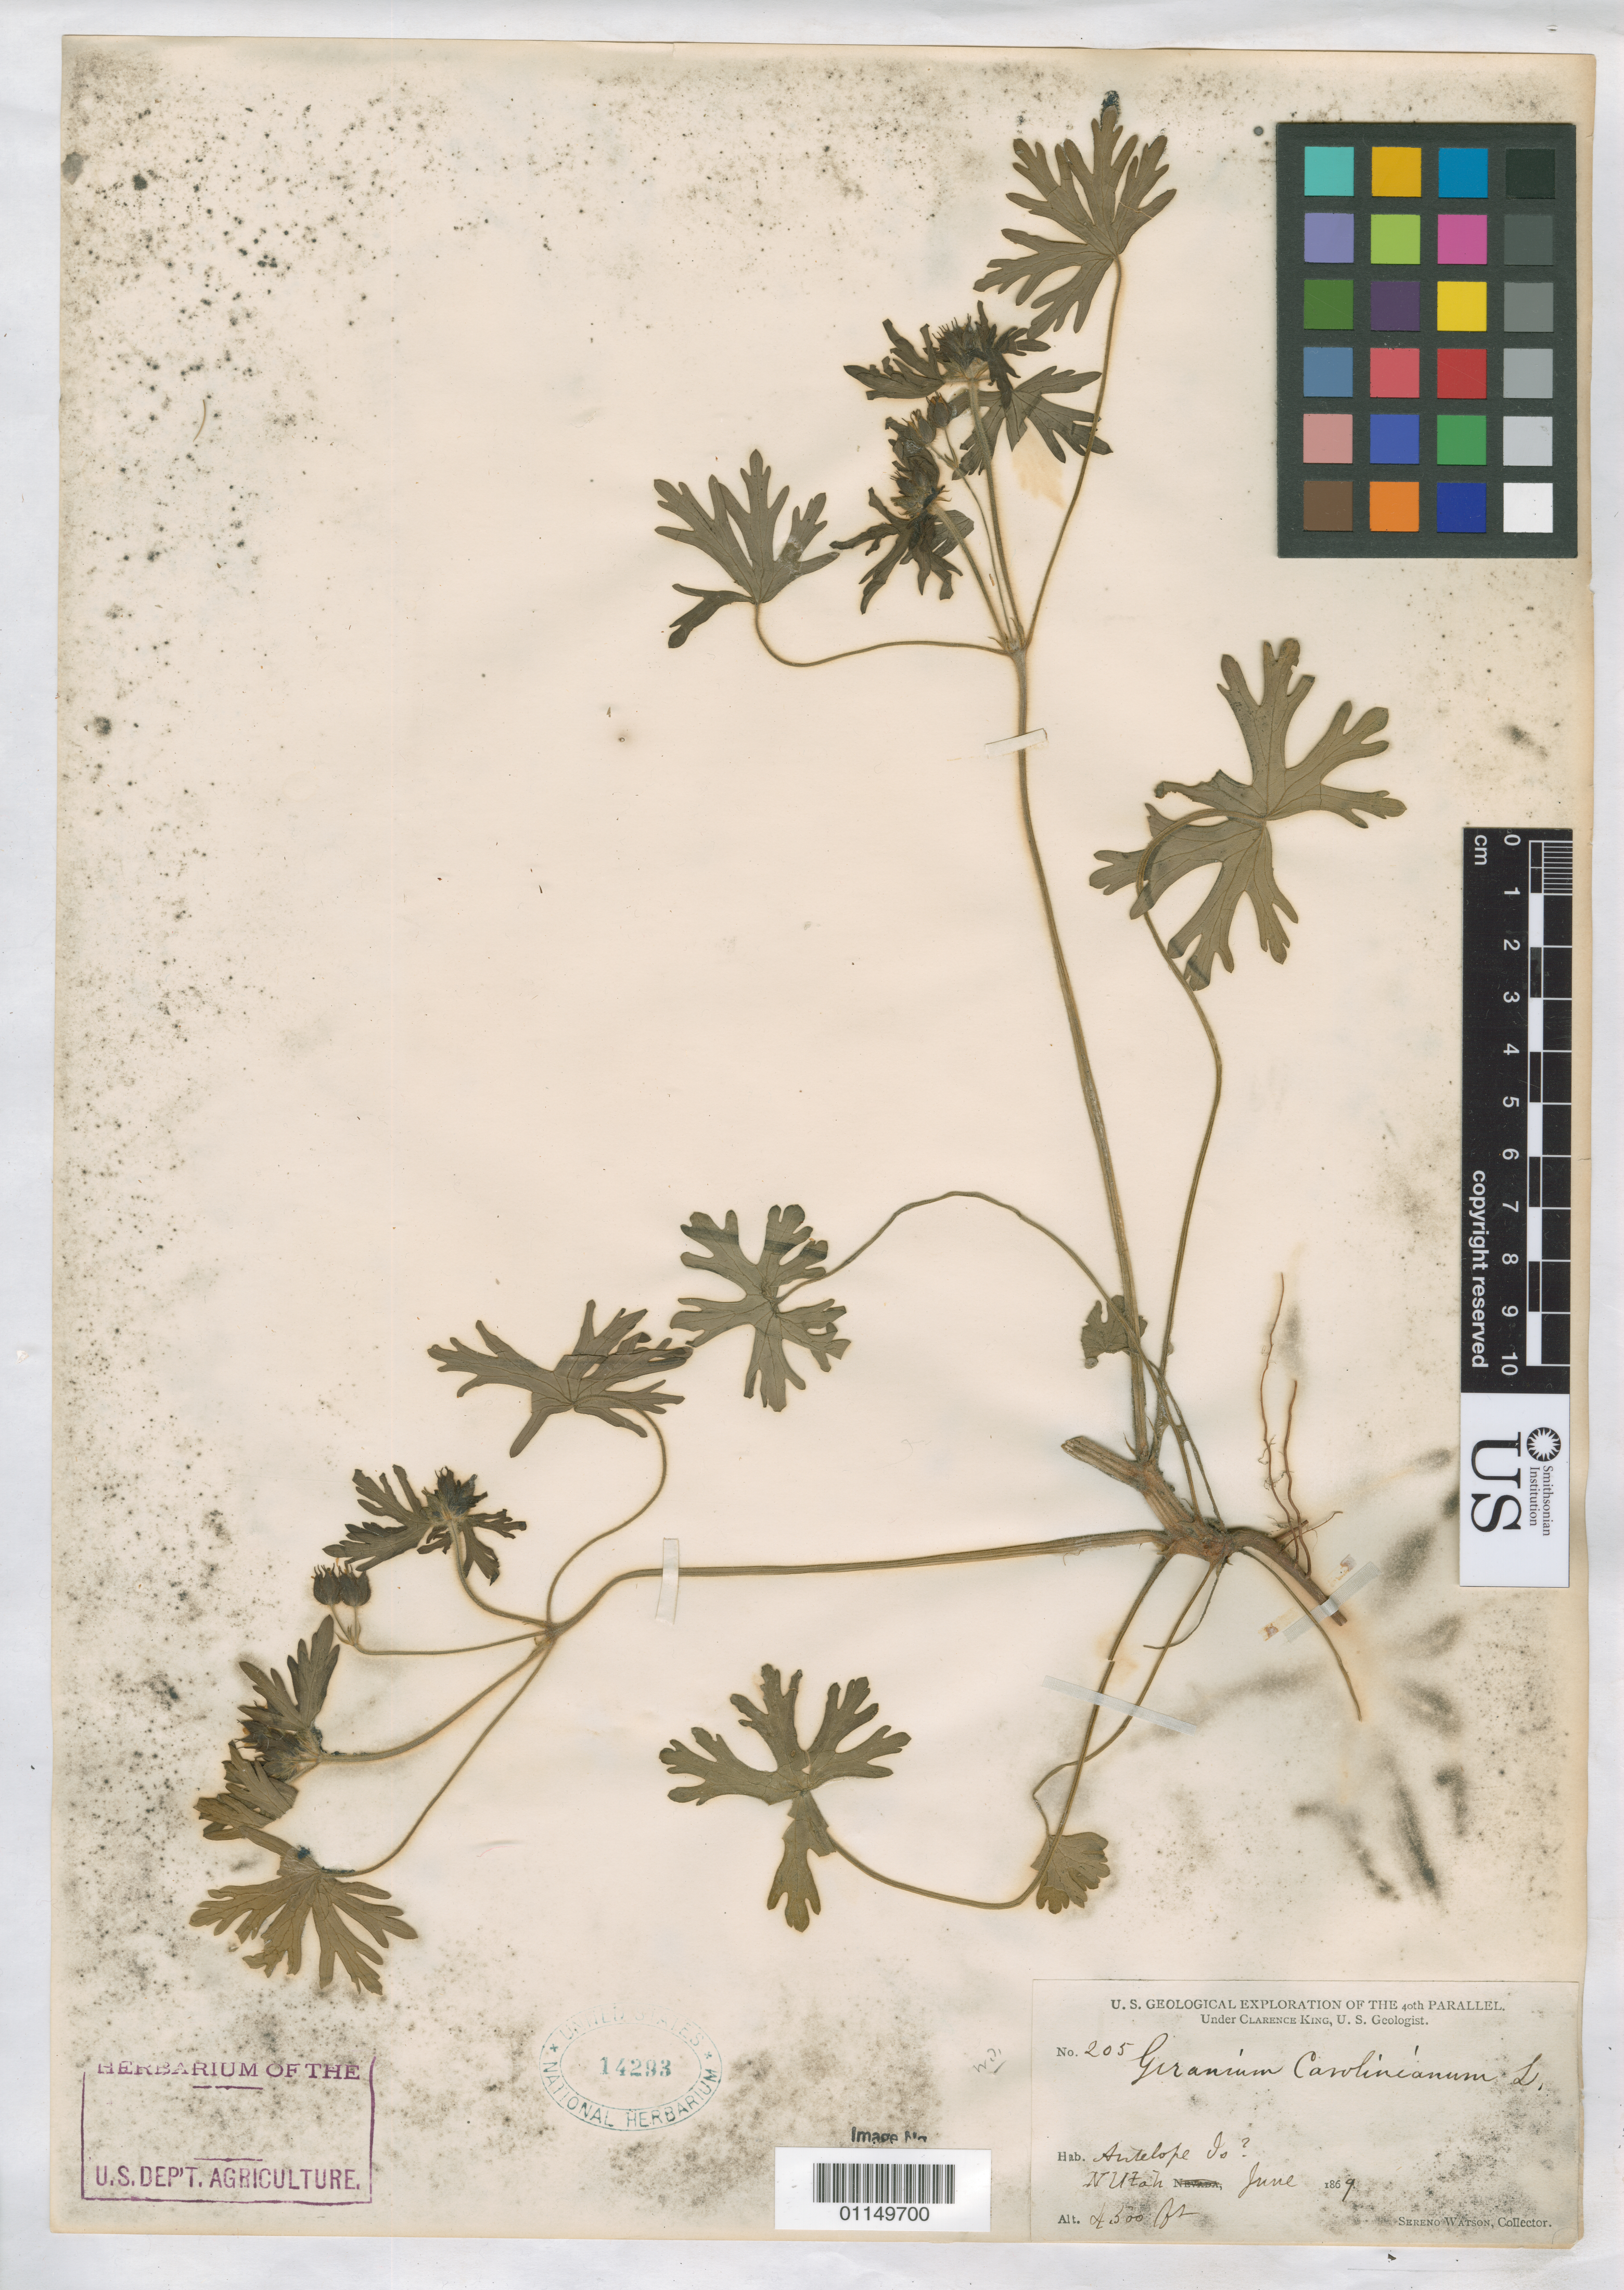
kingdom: Plantae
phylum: Tracheophyta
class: Magnoliopsida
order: Geraniales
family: Geraniaceae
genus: Geranium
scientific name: Geranium carolinianum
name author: L.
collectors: S. Watson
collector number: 205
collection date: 1869-06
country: United States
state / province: Utah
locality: N. Utah, Antelope Is.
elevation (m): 1372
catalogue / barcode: US 14293